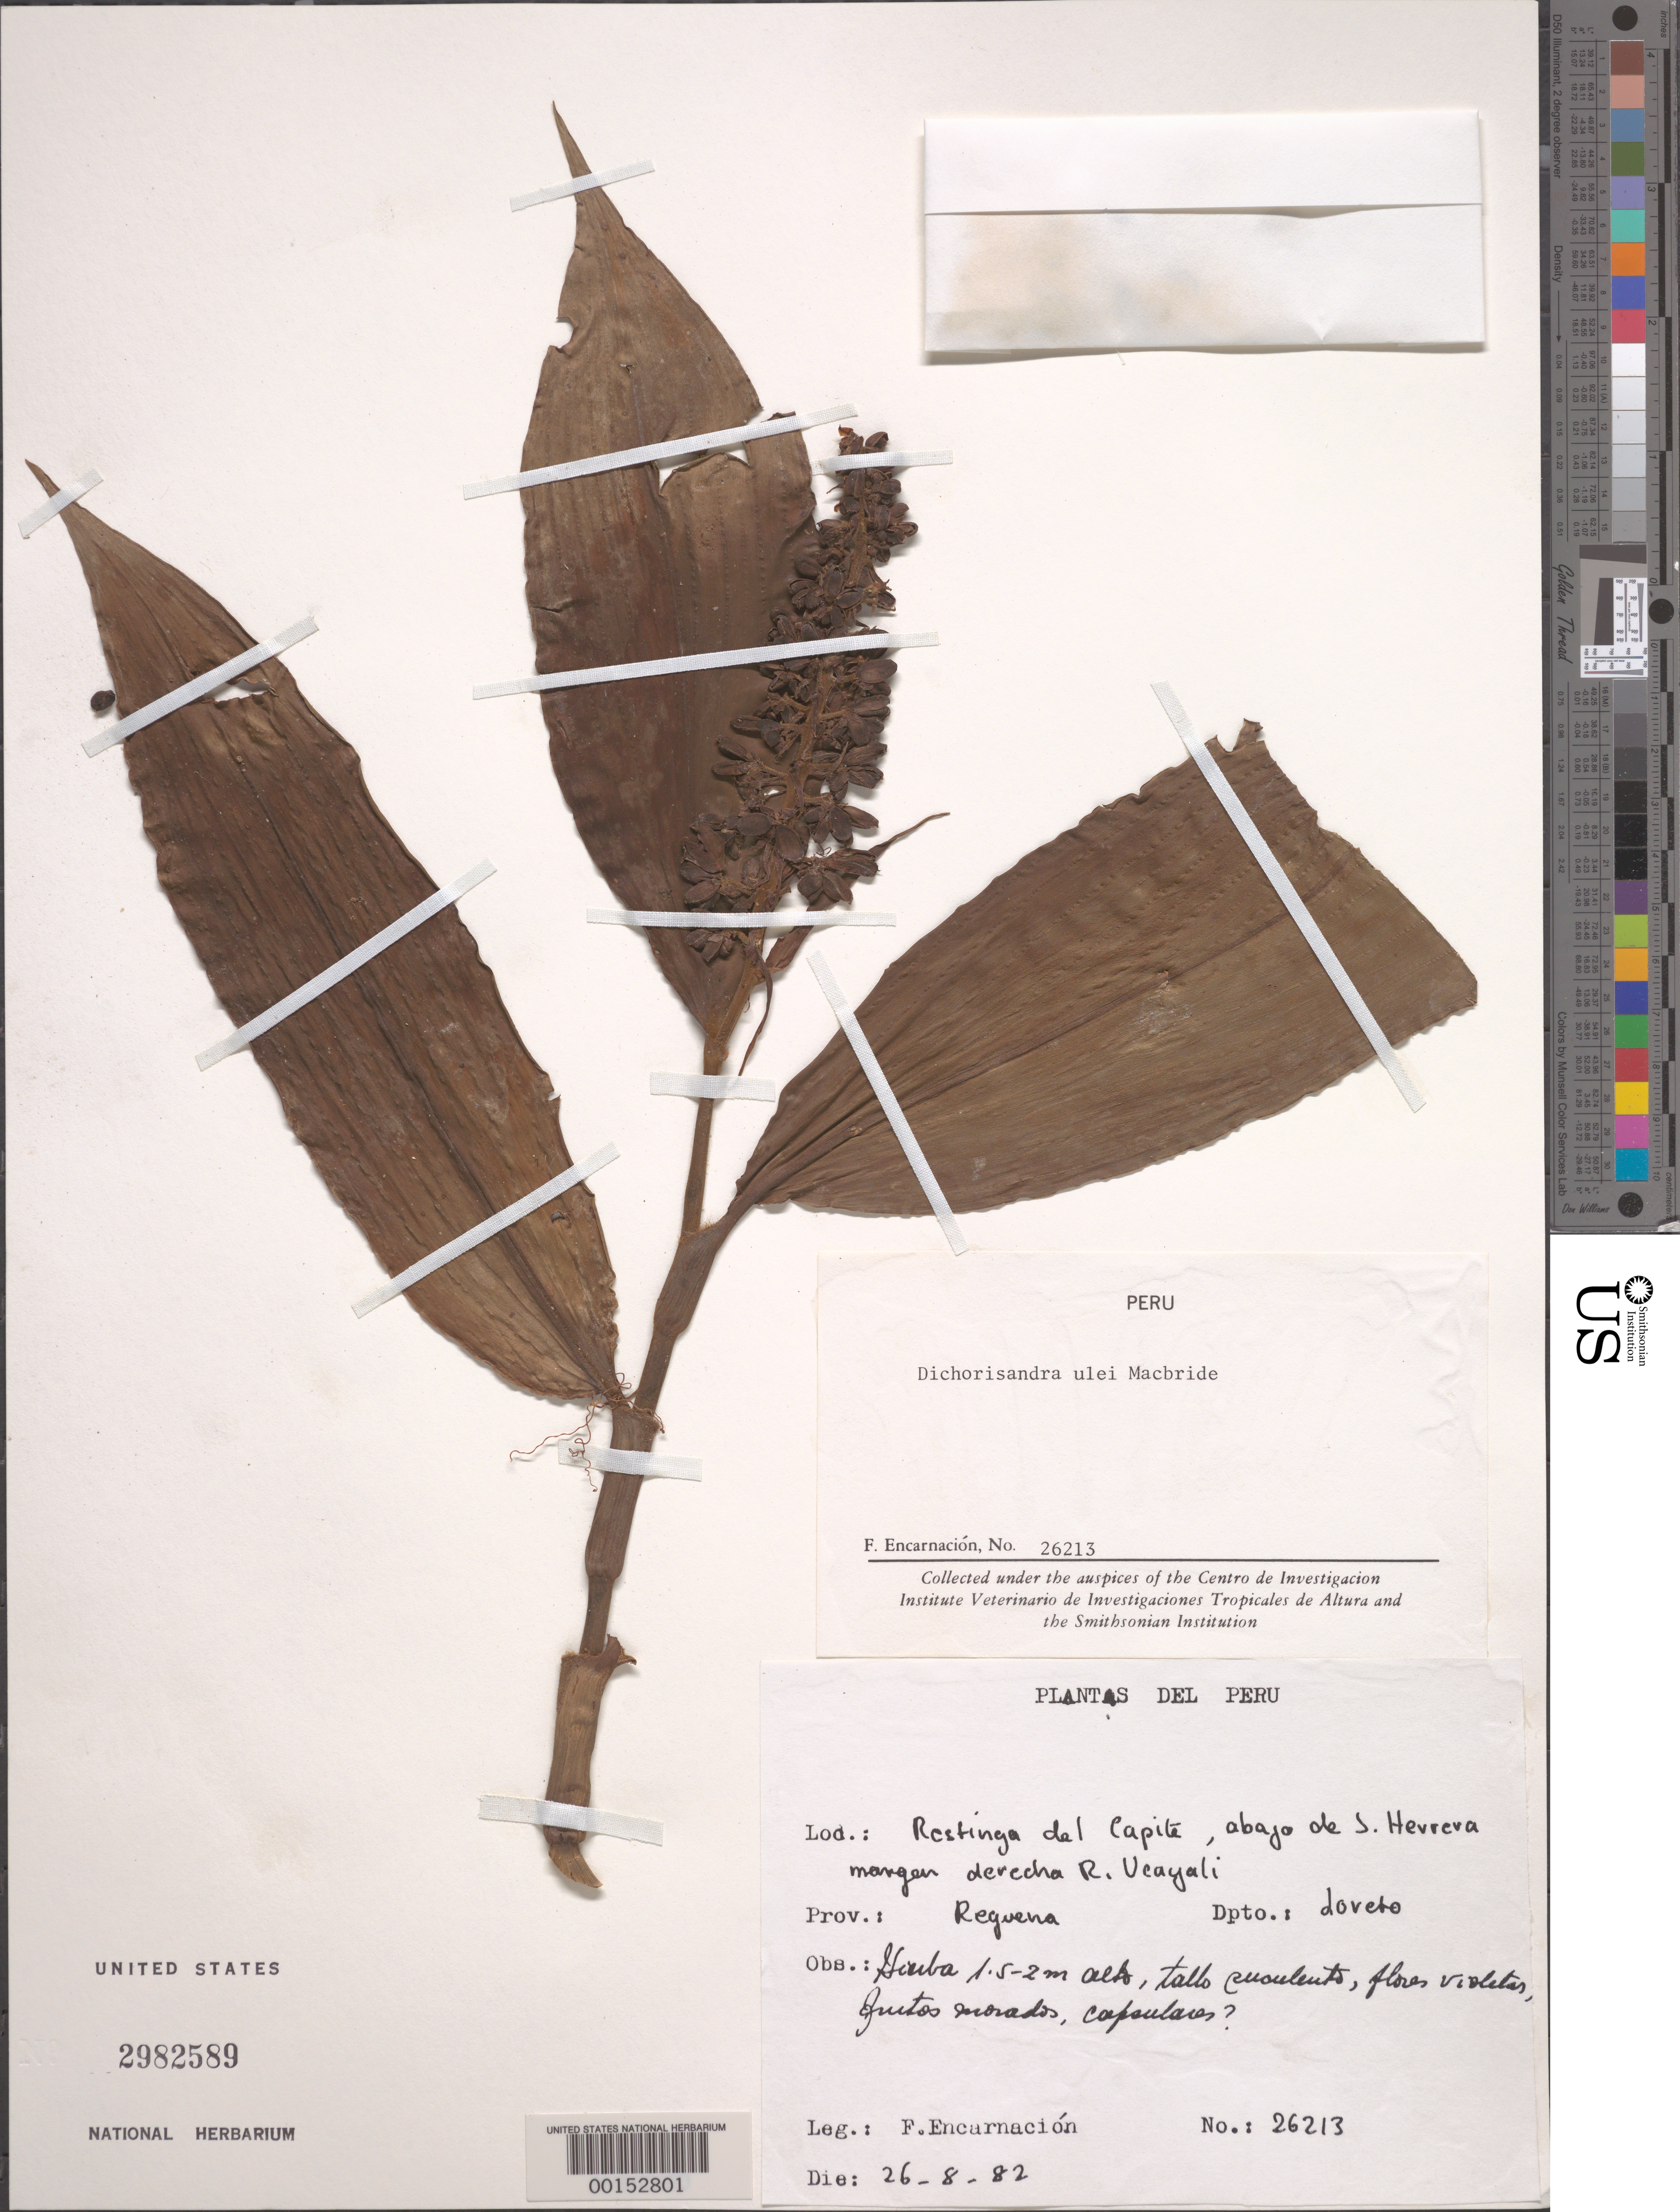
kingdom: Plantae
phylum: Tracheophyta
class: Liliopsida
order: Commelinales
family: Commelinaceae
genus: Dichorisandra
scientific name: Dichorisandra ulei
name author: J.F. Macbr.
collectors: F. Encarnación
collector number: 26213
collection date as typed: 26 Aug 1982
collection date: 1982-08-26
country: Peru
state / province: Loreto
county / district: Requena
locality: Doveto; restinga del capite, rio ucayali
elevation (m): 1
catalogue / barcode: US 2982589